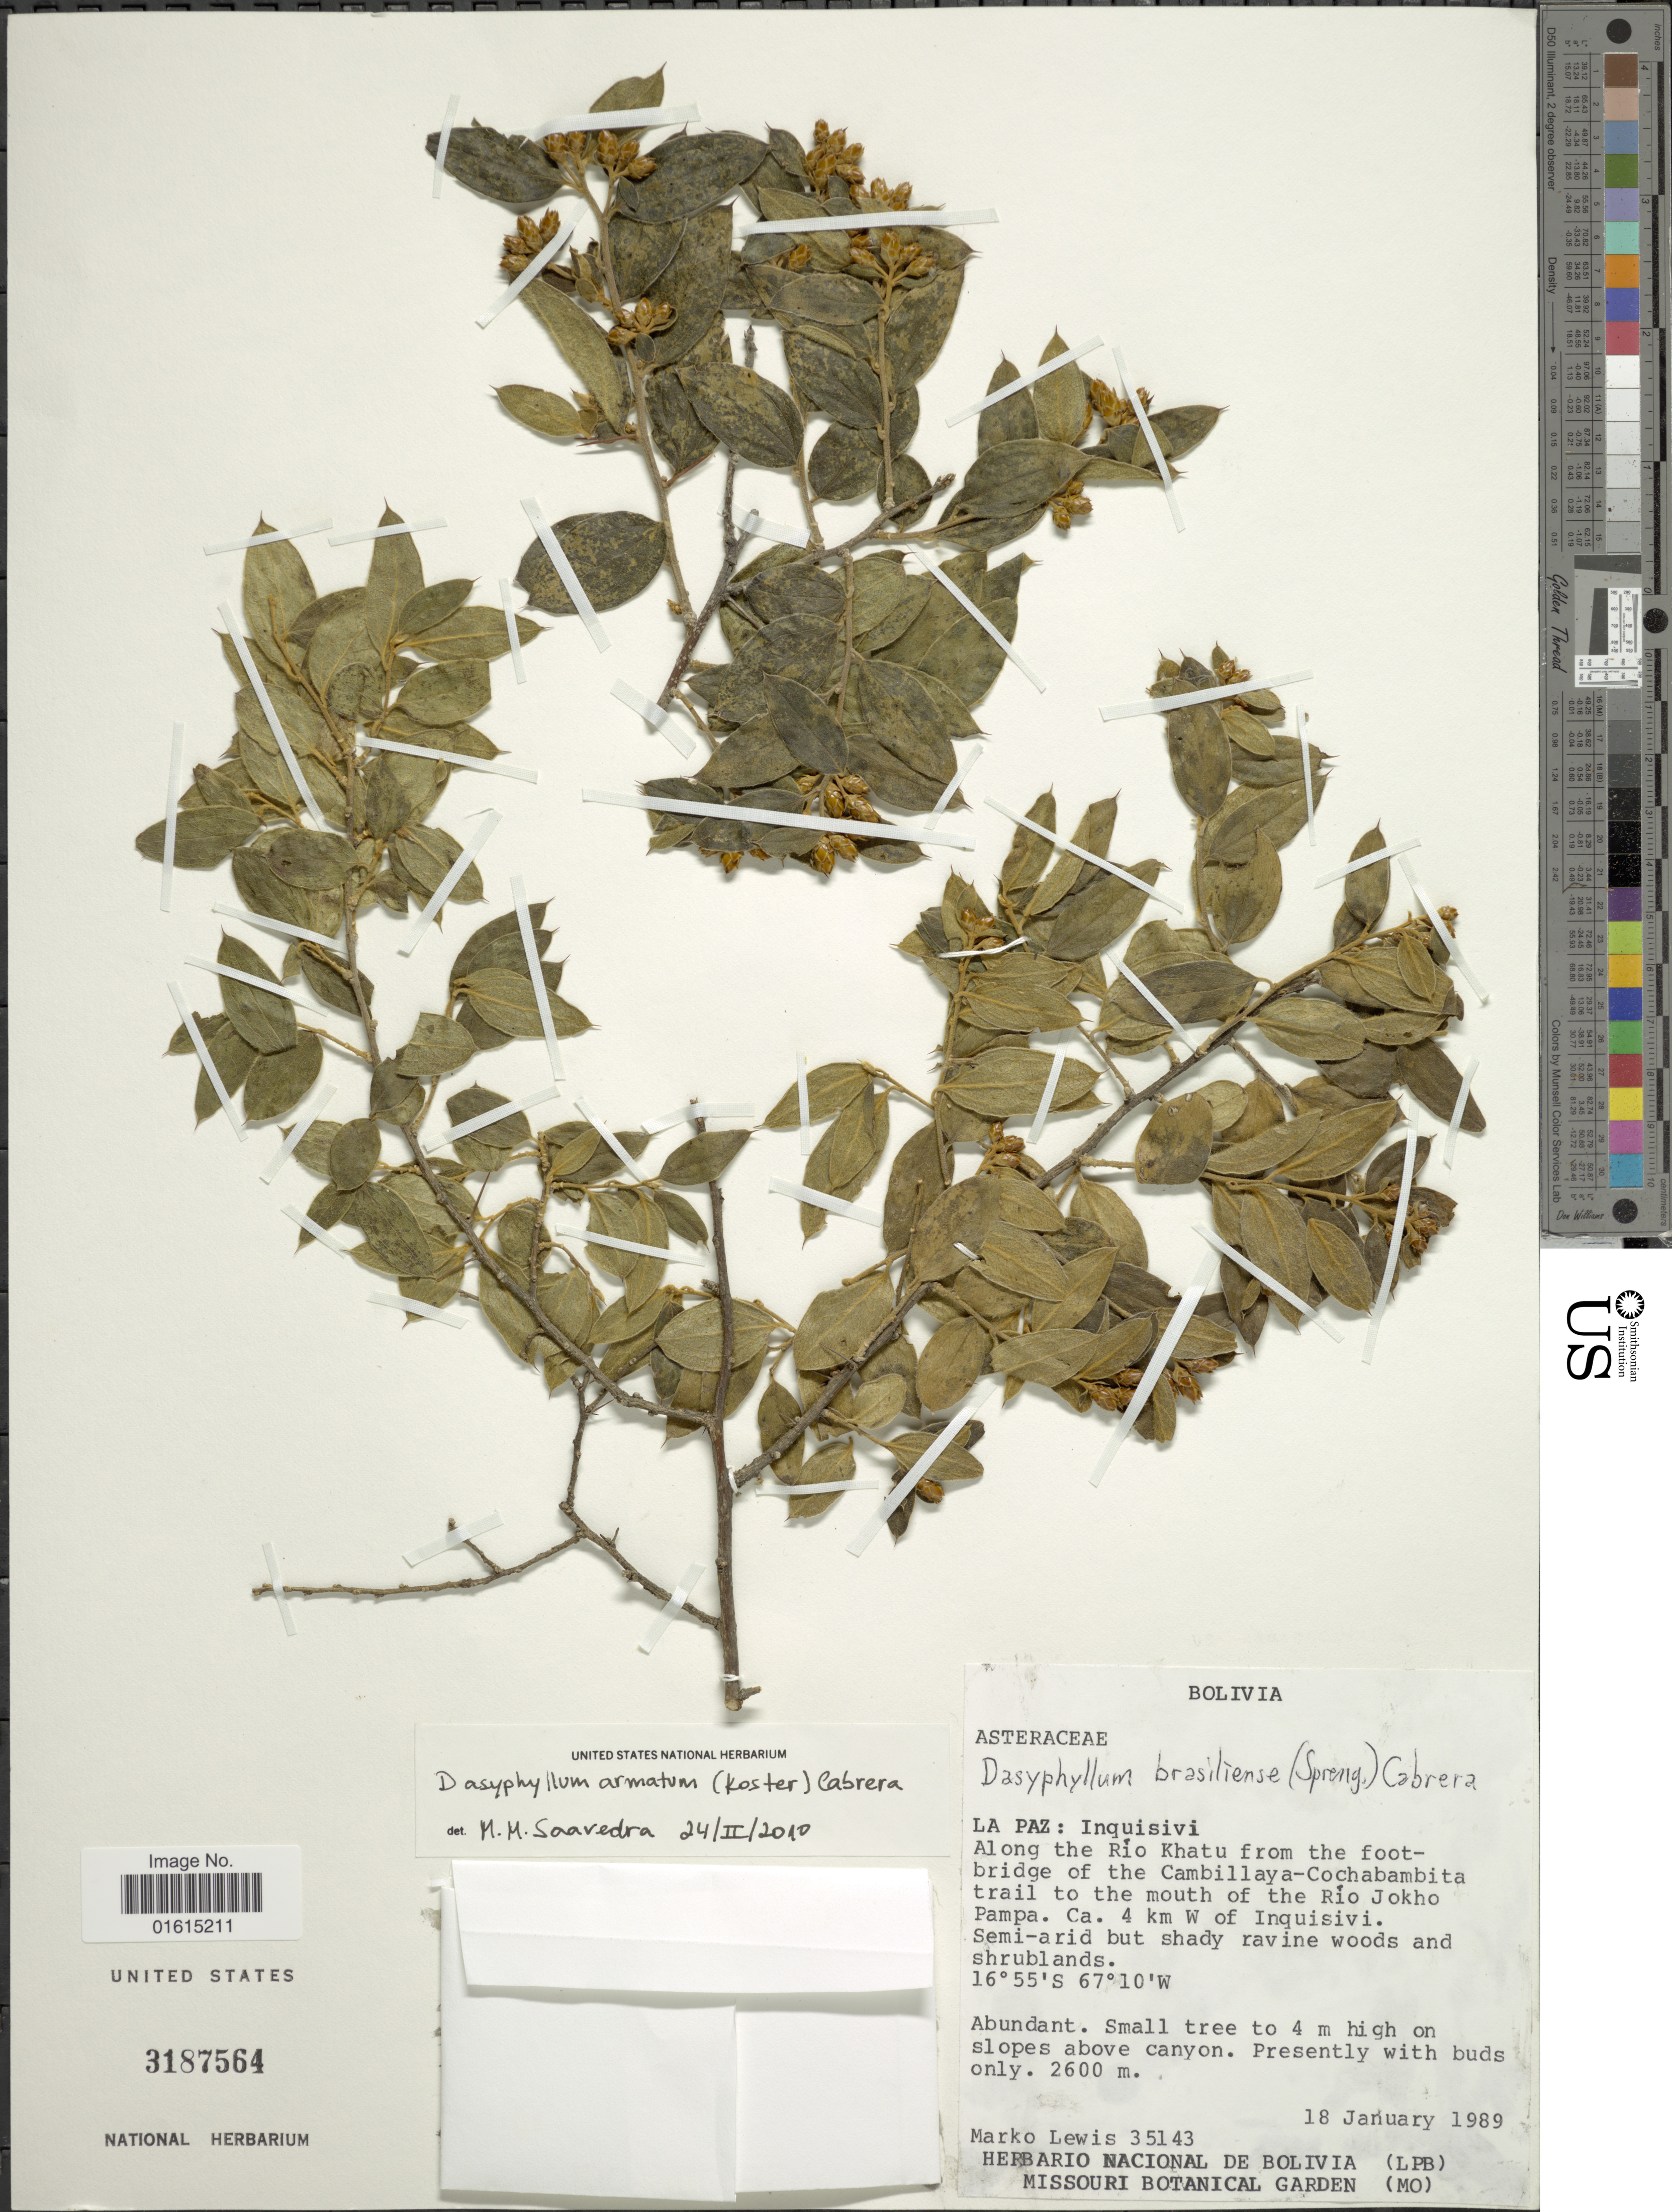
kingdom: Plantae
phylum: Tracheophyta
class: Magnoliopsida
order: Asterales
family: Asteraceae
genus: Dasyphyllum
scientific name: Dasyphyllum armatum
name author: (J. Kost.) Cabrera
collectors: M. A. Lewis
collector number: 35143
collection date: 1989-01-18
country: Bolivia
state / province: La Paz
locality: La Paz, Inquisivi, along the Rio Khatu from the foot-bridge of the Cambillaya-Cochabambita trail to the mouth of the Rio Jokho Pampa, ca 4 km W of Inquisivi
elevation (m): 2600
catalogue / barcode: US 3187564